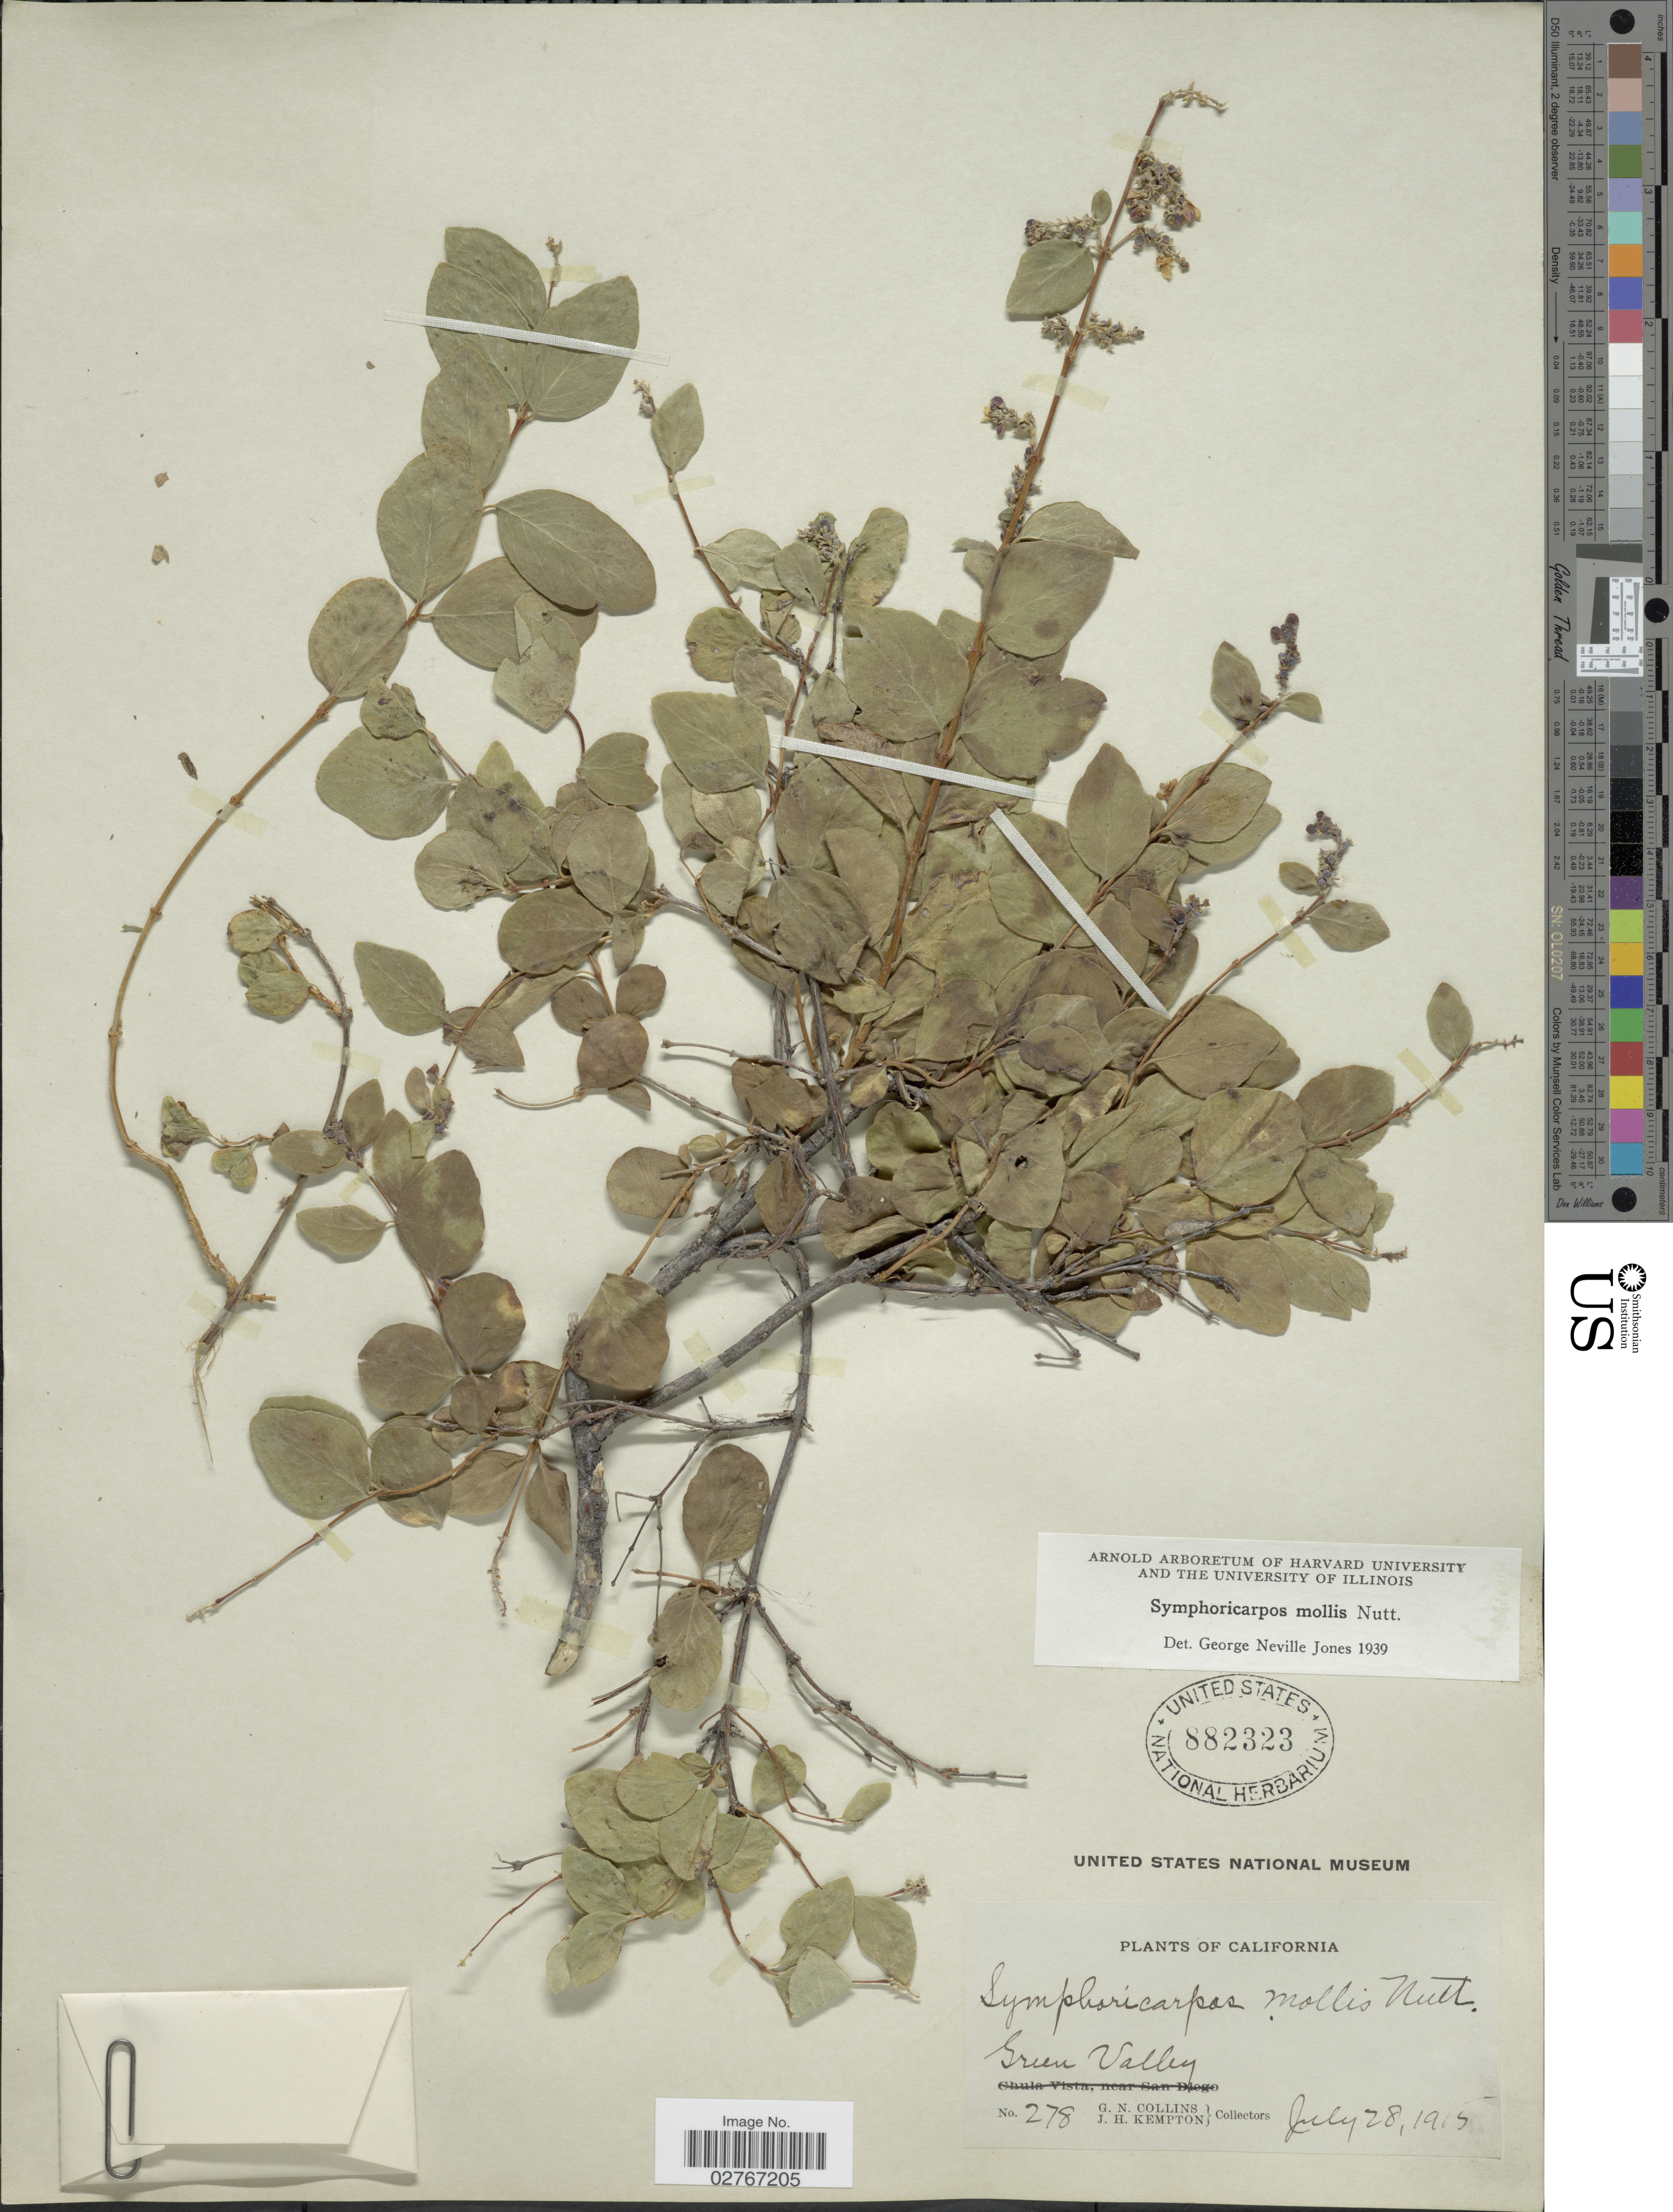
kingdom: Plantae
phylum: Tracheophyta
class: Magnoliopsida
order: Dipsacales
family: Caprifoliaceae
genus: Symphoricarpos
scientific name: Symphoricarpos mollis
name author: Nutt.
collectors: G. Collins & J. H. Kempton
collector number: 278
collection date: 1915-07-28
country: United States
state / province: California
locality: Green Valley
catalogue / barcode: US 882323